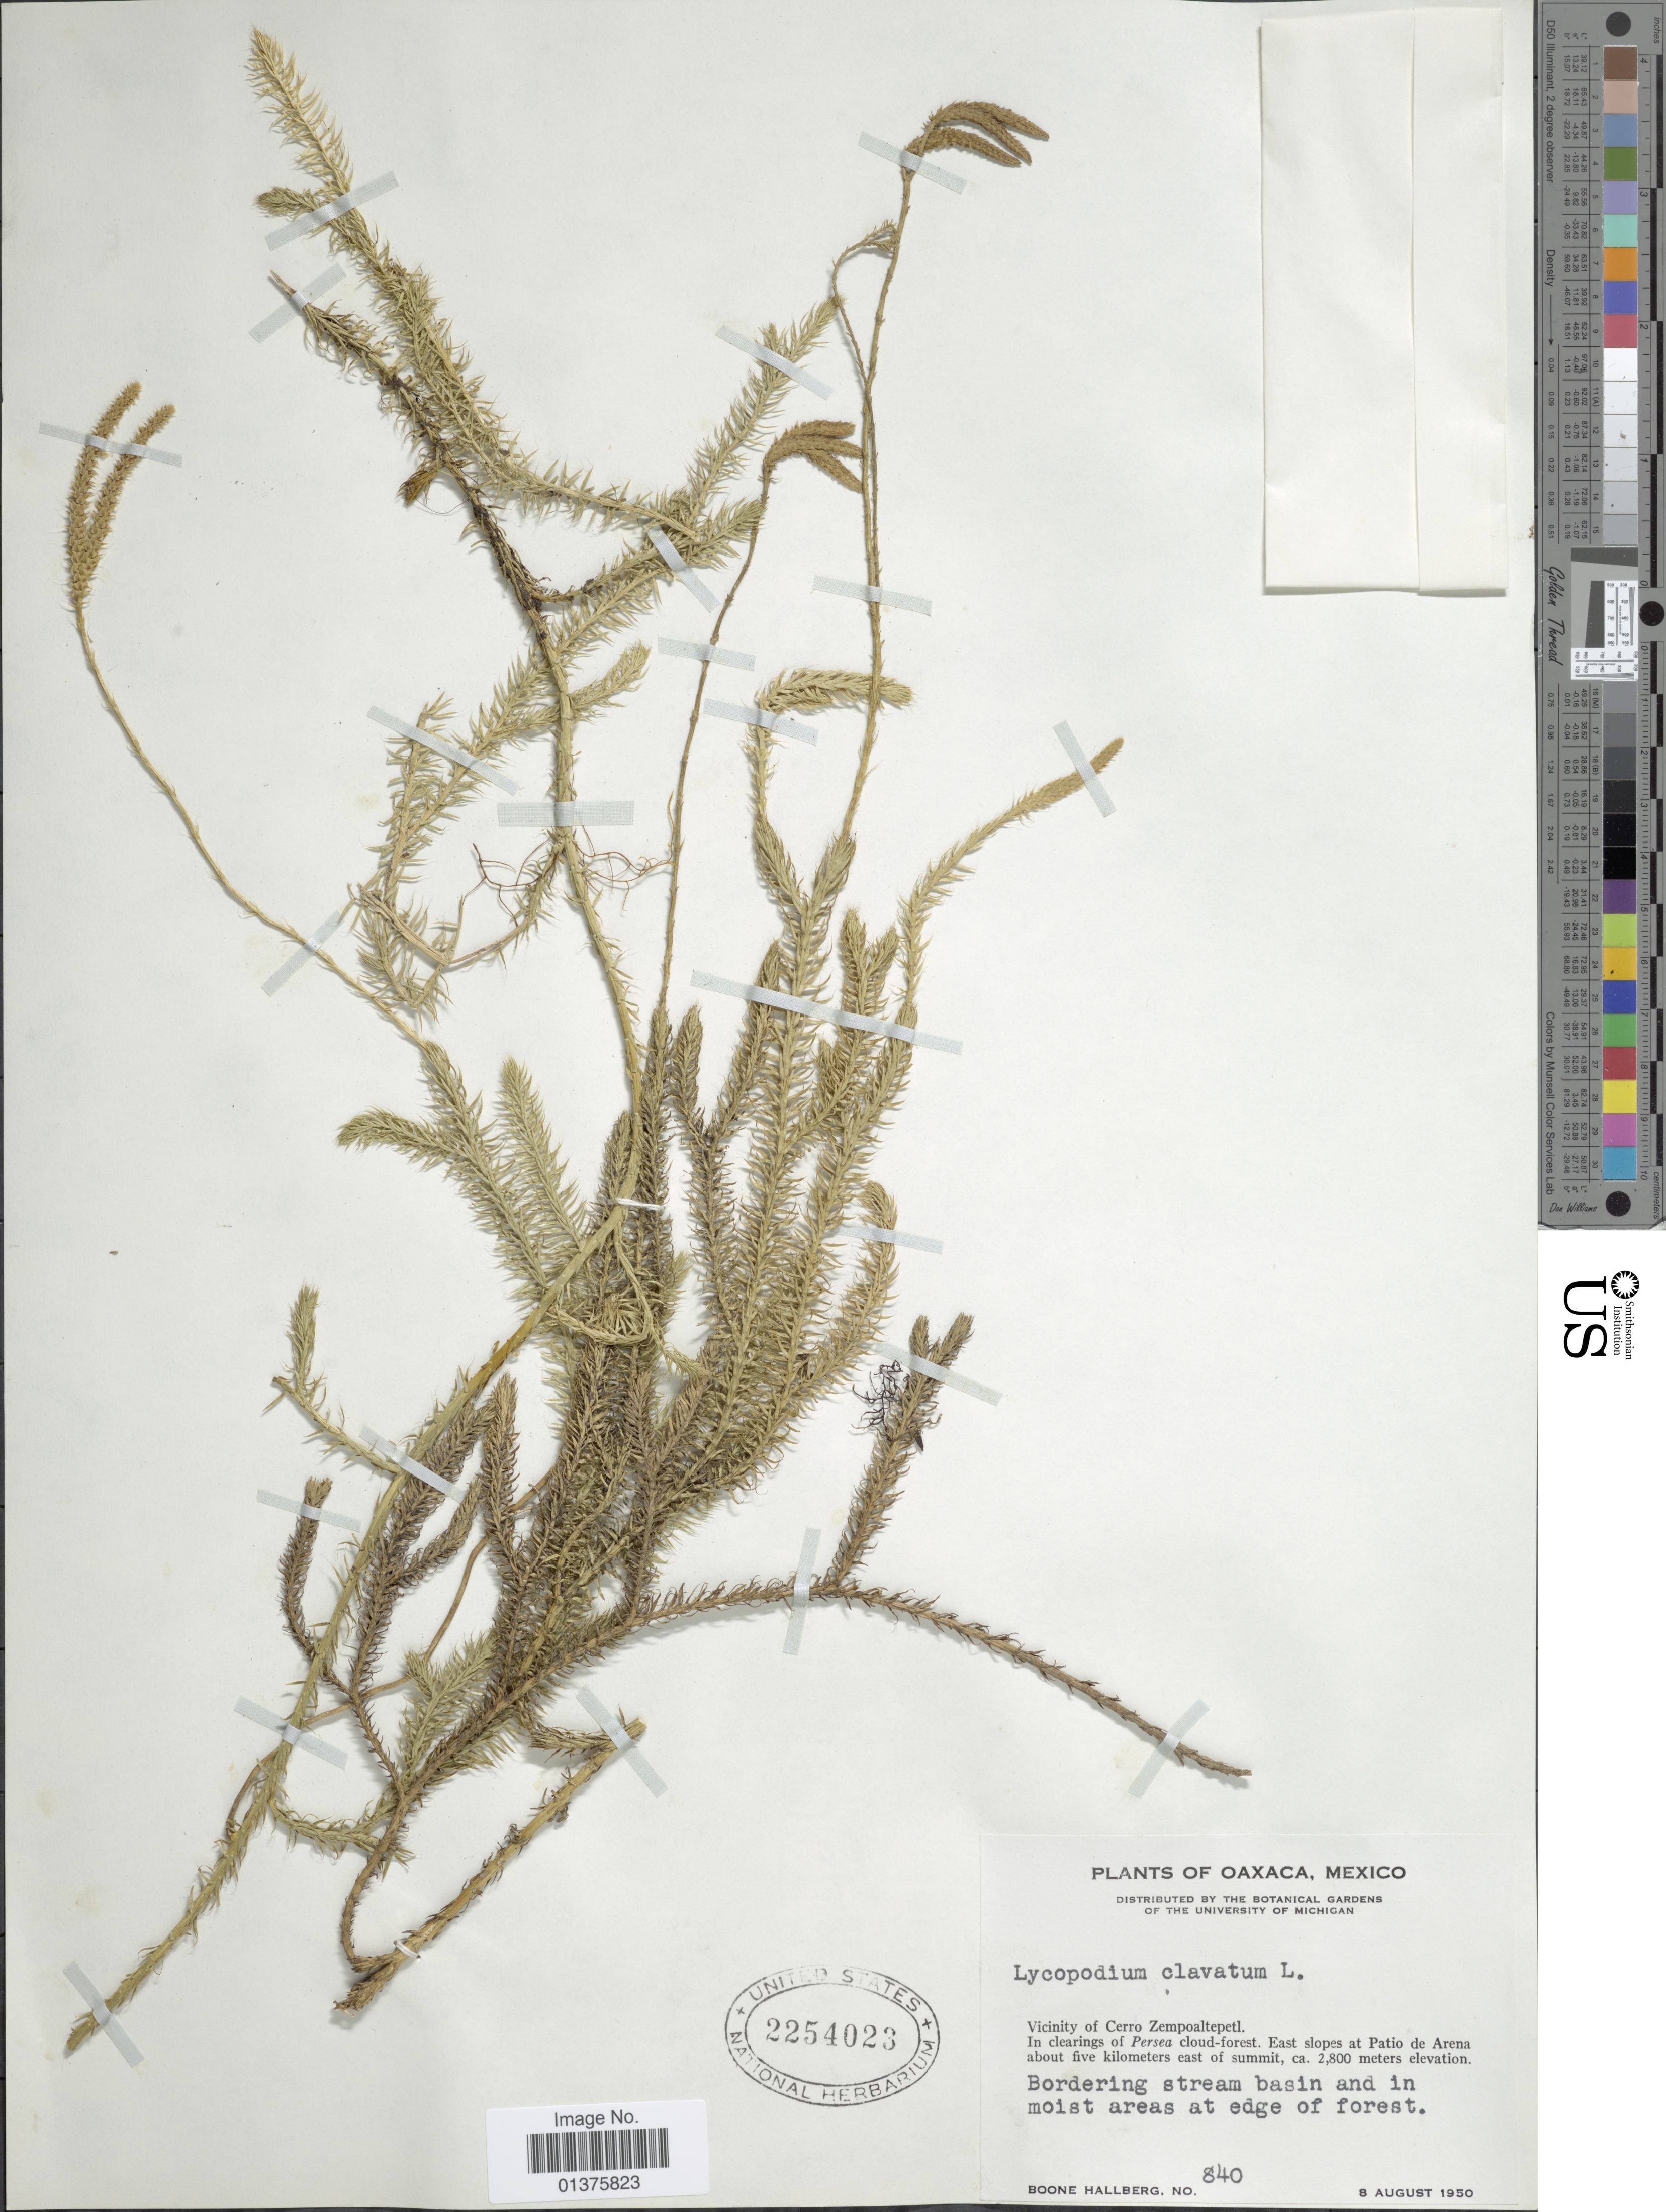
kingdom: Plantae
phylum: Tracheophyta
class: Lycopodiopsida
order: Lycopodiales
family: Lycopodiaceae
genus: Lycopodium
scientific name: Lycopodium clavatum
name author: L.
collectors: B. Hallberg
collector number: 840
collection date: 1950-08-08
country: Mexico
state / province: Oaxaca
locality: Vicinity of Cerro Zempoaltepetl. in clearings of persea cloud-forest, East slopes at patio de Arena about fiver kilometers east of summit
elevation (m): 2800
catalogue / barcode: US 2254023